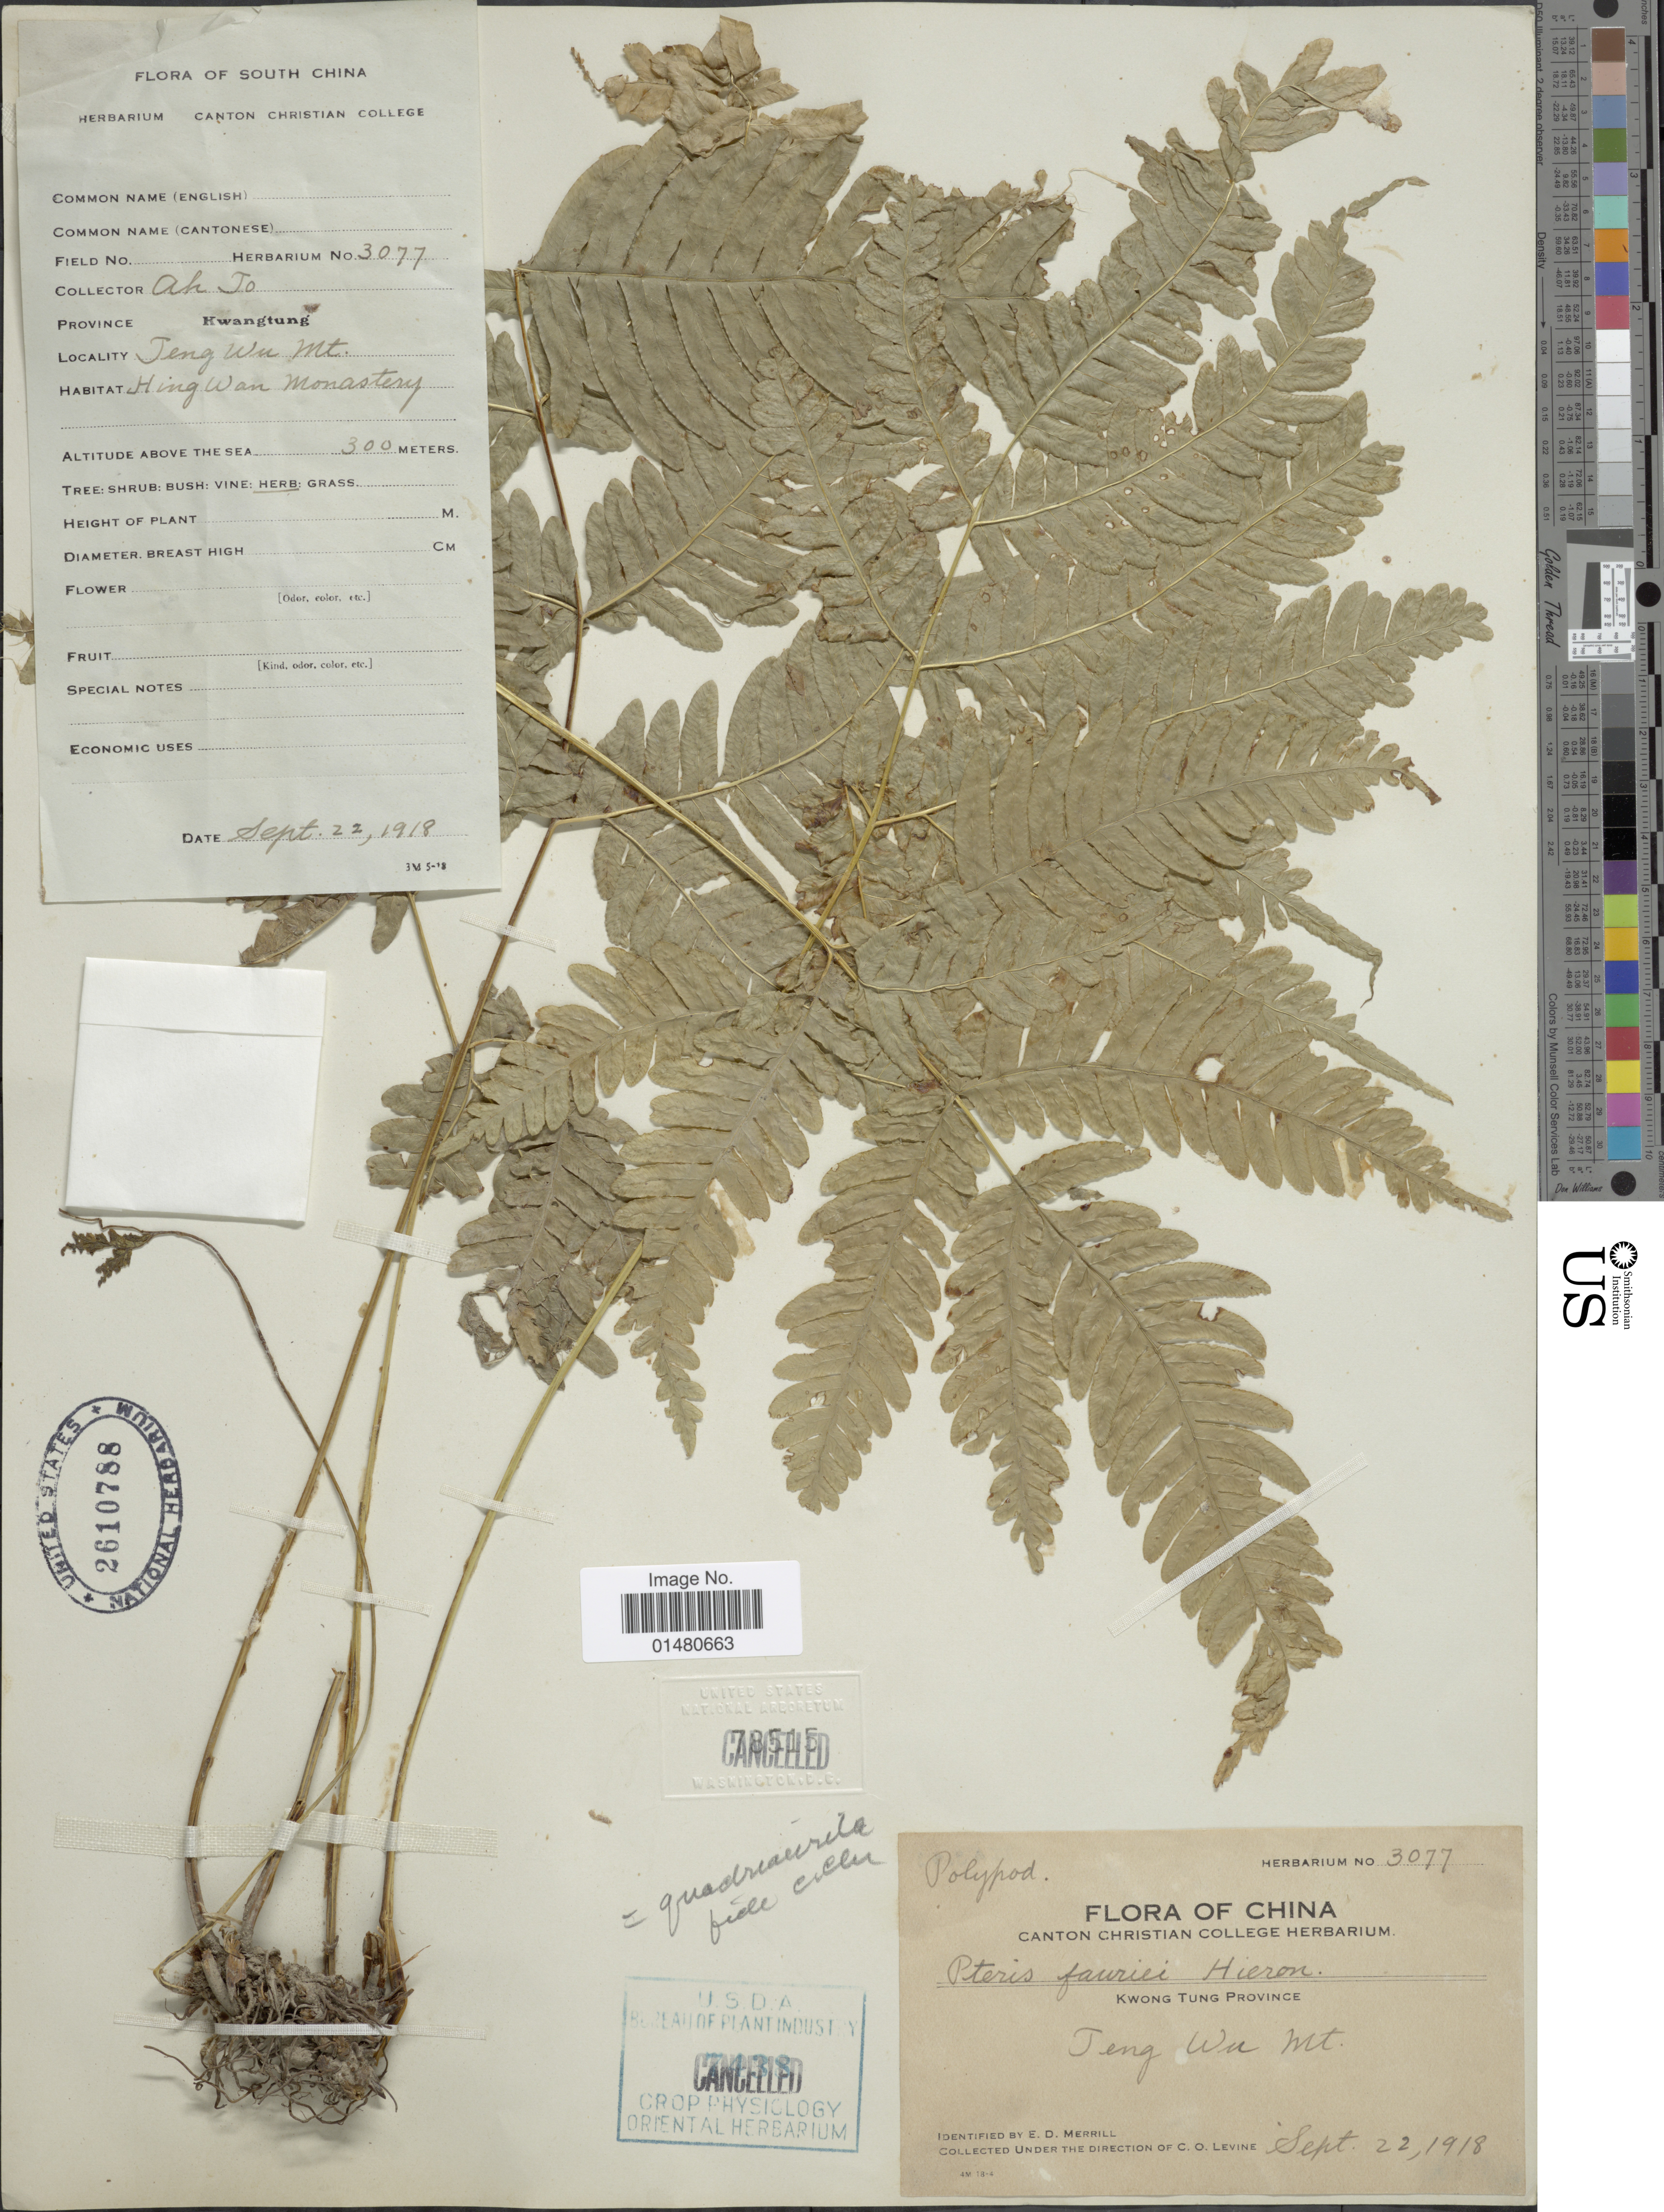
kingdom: Plantae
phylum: Tracheophyta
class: Polypodiopsida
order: Polypodiales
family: Pteridaceae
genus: Pteris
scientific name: Pteris fauriei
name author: Hieron.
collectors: C. O. Levine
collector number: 3077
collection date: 1918-09-22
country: China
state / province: Guangdong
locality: Province Kwangtung, Teng Wn Mt Hing Wan Monastery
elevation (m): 300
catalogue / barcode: US 2610788